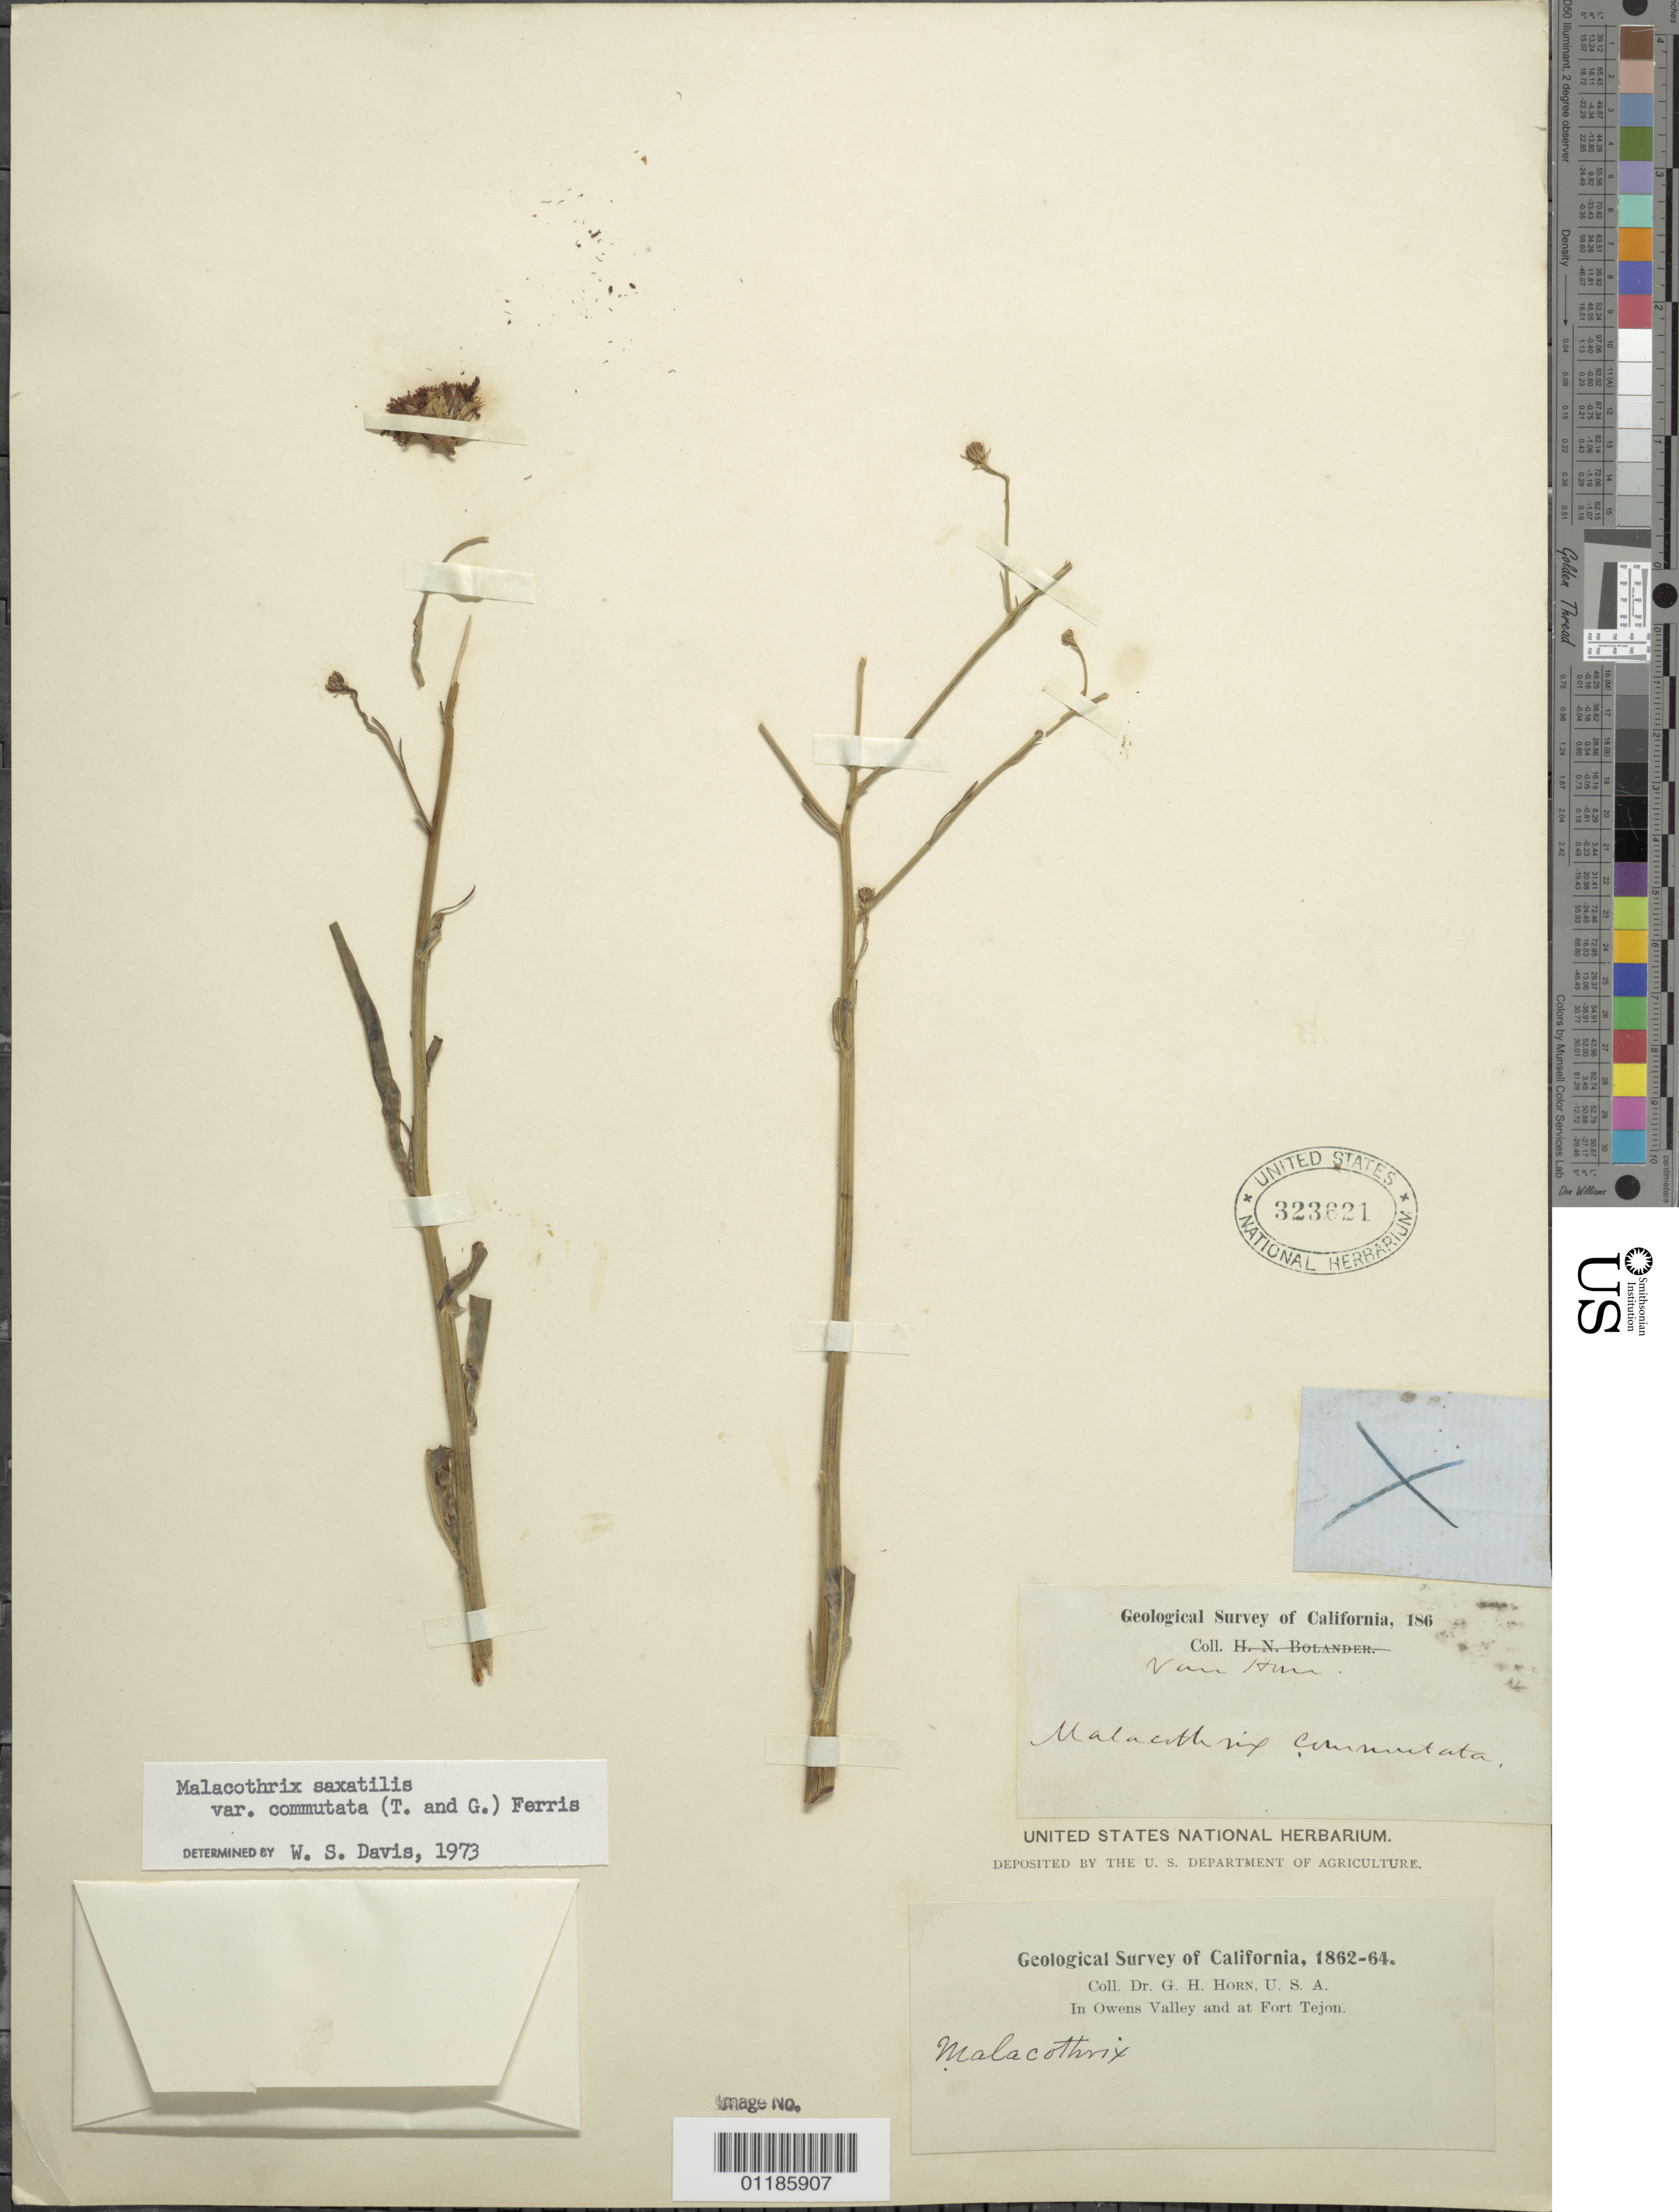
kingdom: Plantae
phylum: Tracheophyta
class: Magnoliopsida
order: Asterales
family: Asteraceae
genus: Malacothrix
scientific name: Malacothrix saxatilis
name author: Torr. & A. Gray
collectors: G. Horn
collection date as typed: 1862 to -- --- 1864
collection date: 1862/1864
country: United States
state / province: California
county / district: Kern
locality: In Owens Valley and at Fort Tejon.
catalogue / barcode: US 323621